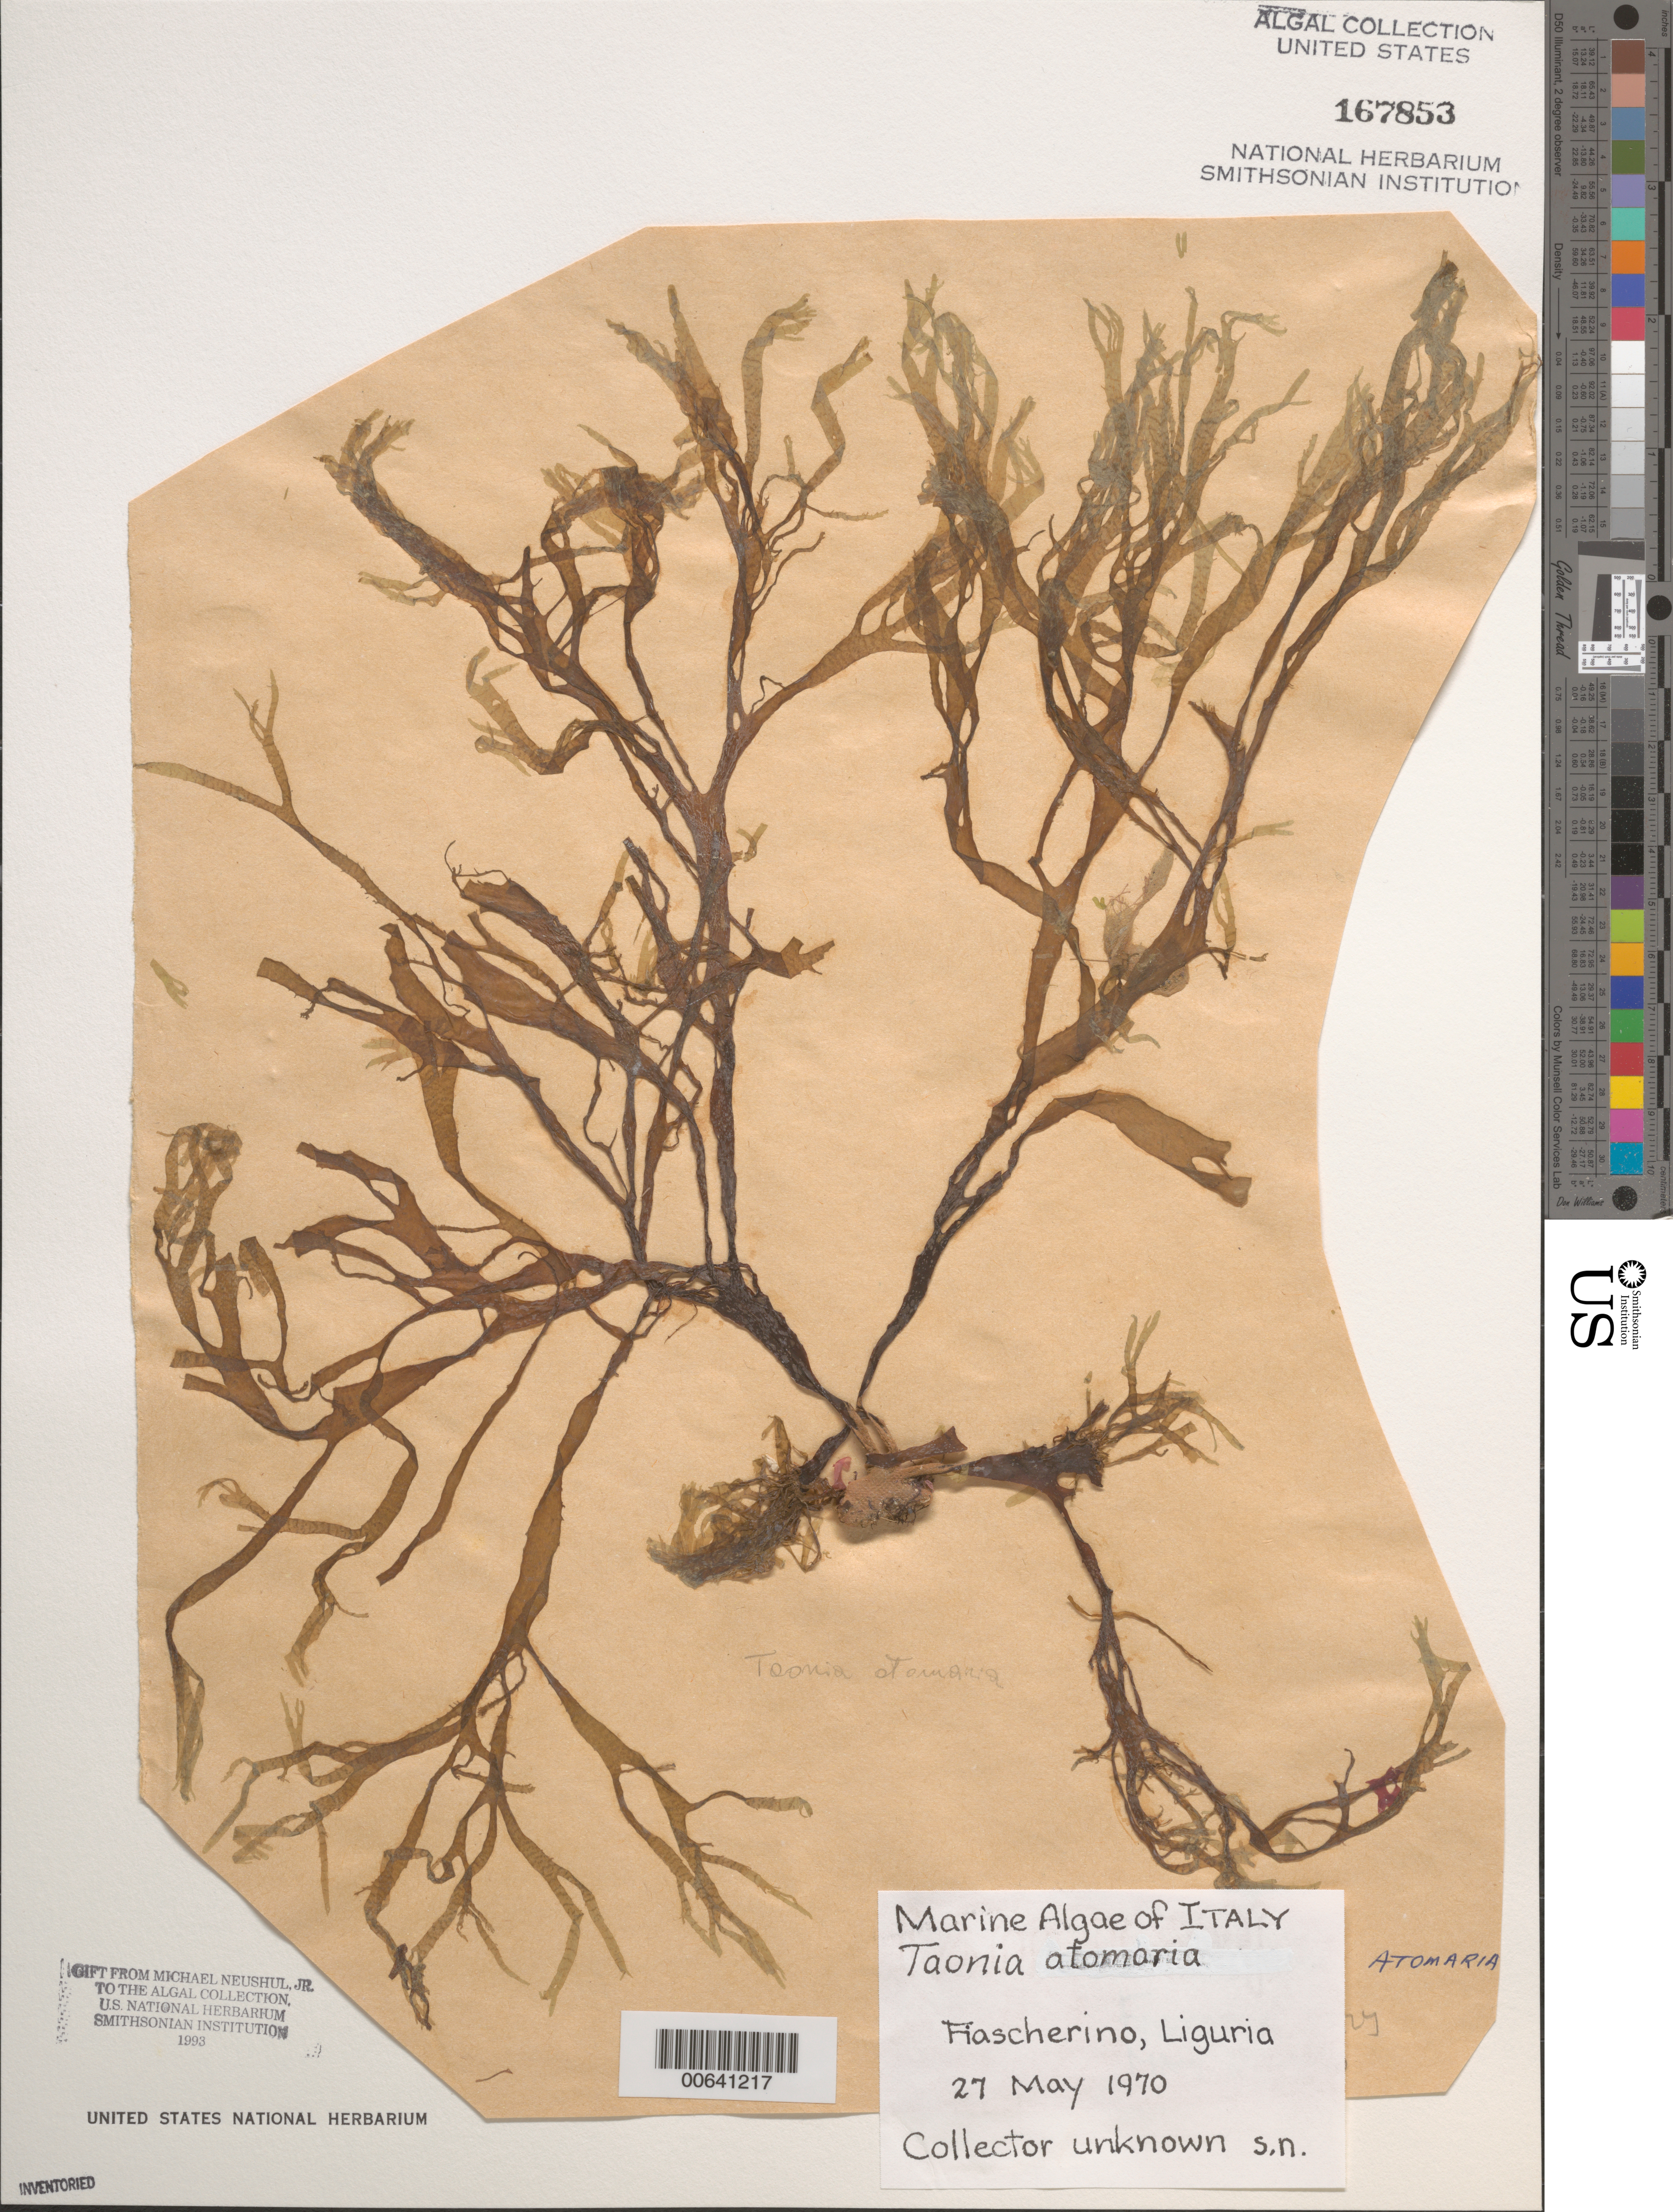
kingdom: Chromista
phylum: Ochrophyta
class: Phaeophyceae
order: Dictyotales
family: Dictyotaceae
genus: Taonia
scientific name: Taonia atomaria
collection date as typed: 27 May 1970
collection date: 1970-05-27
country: Italy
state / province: Liguria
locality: Fiascherino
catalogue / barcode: US 167853